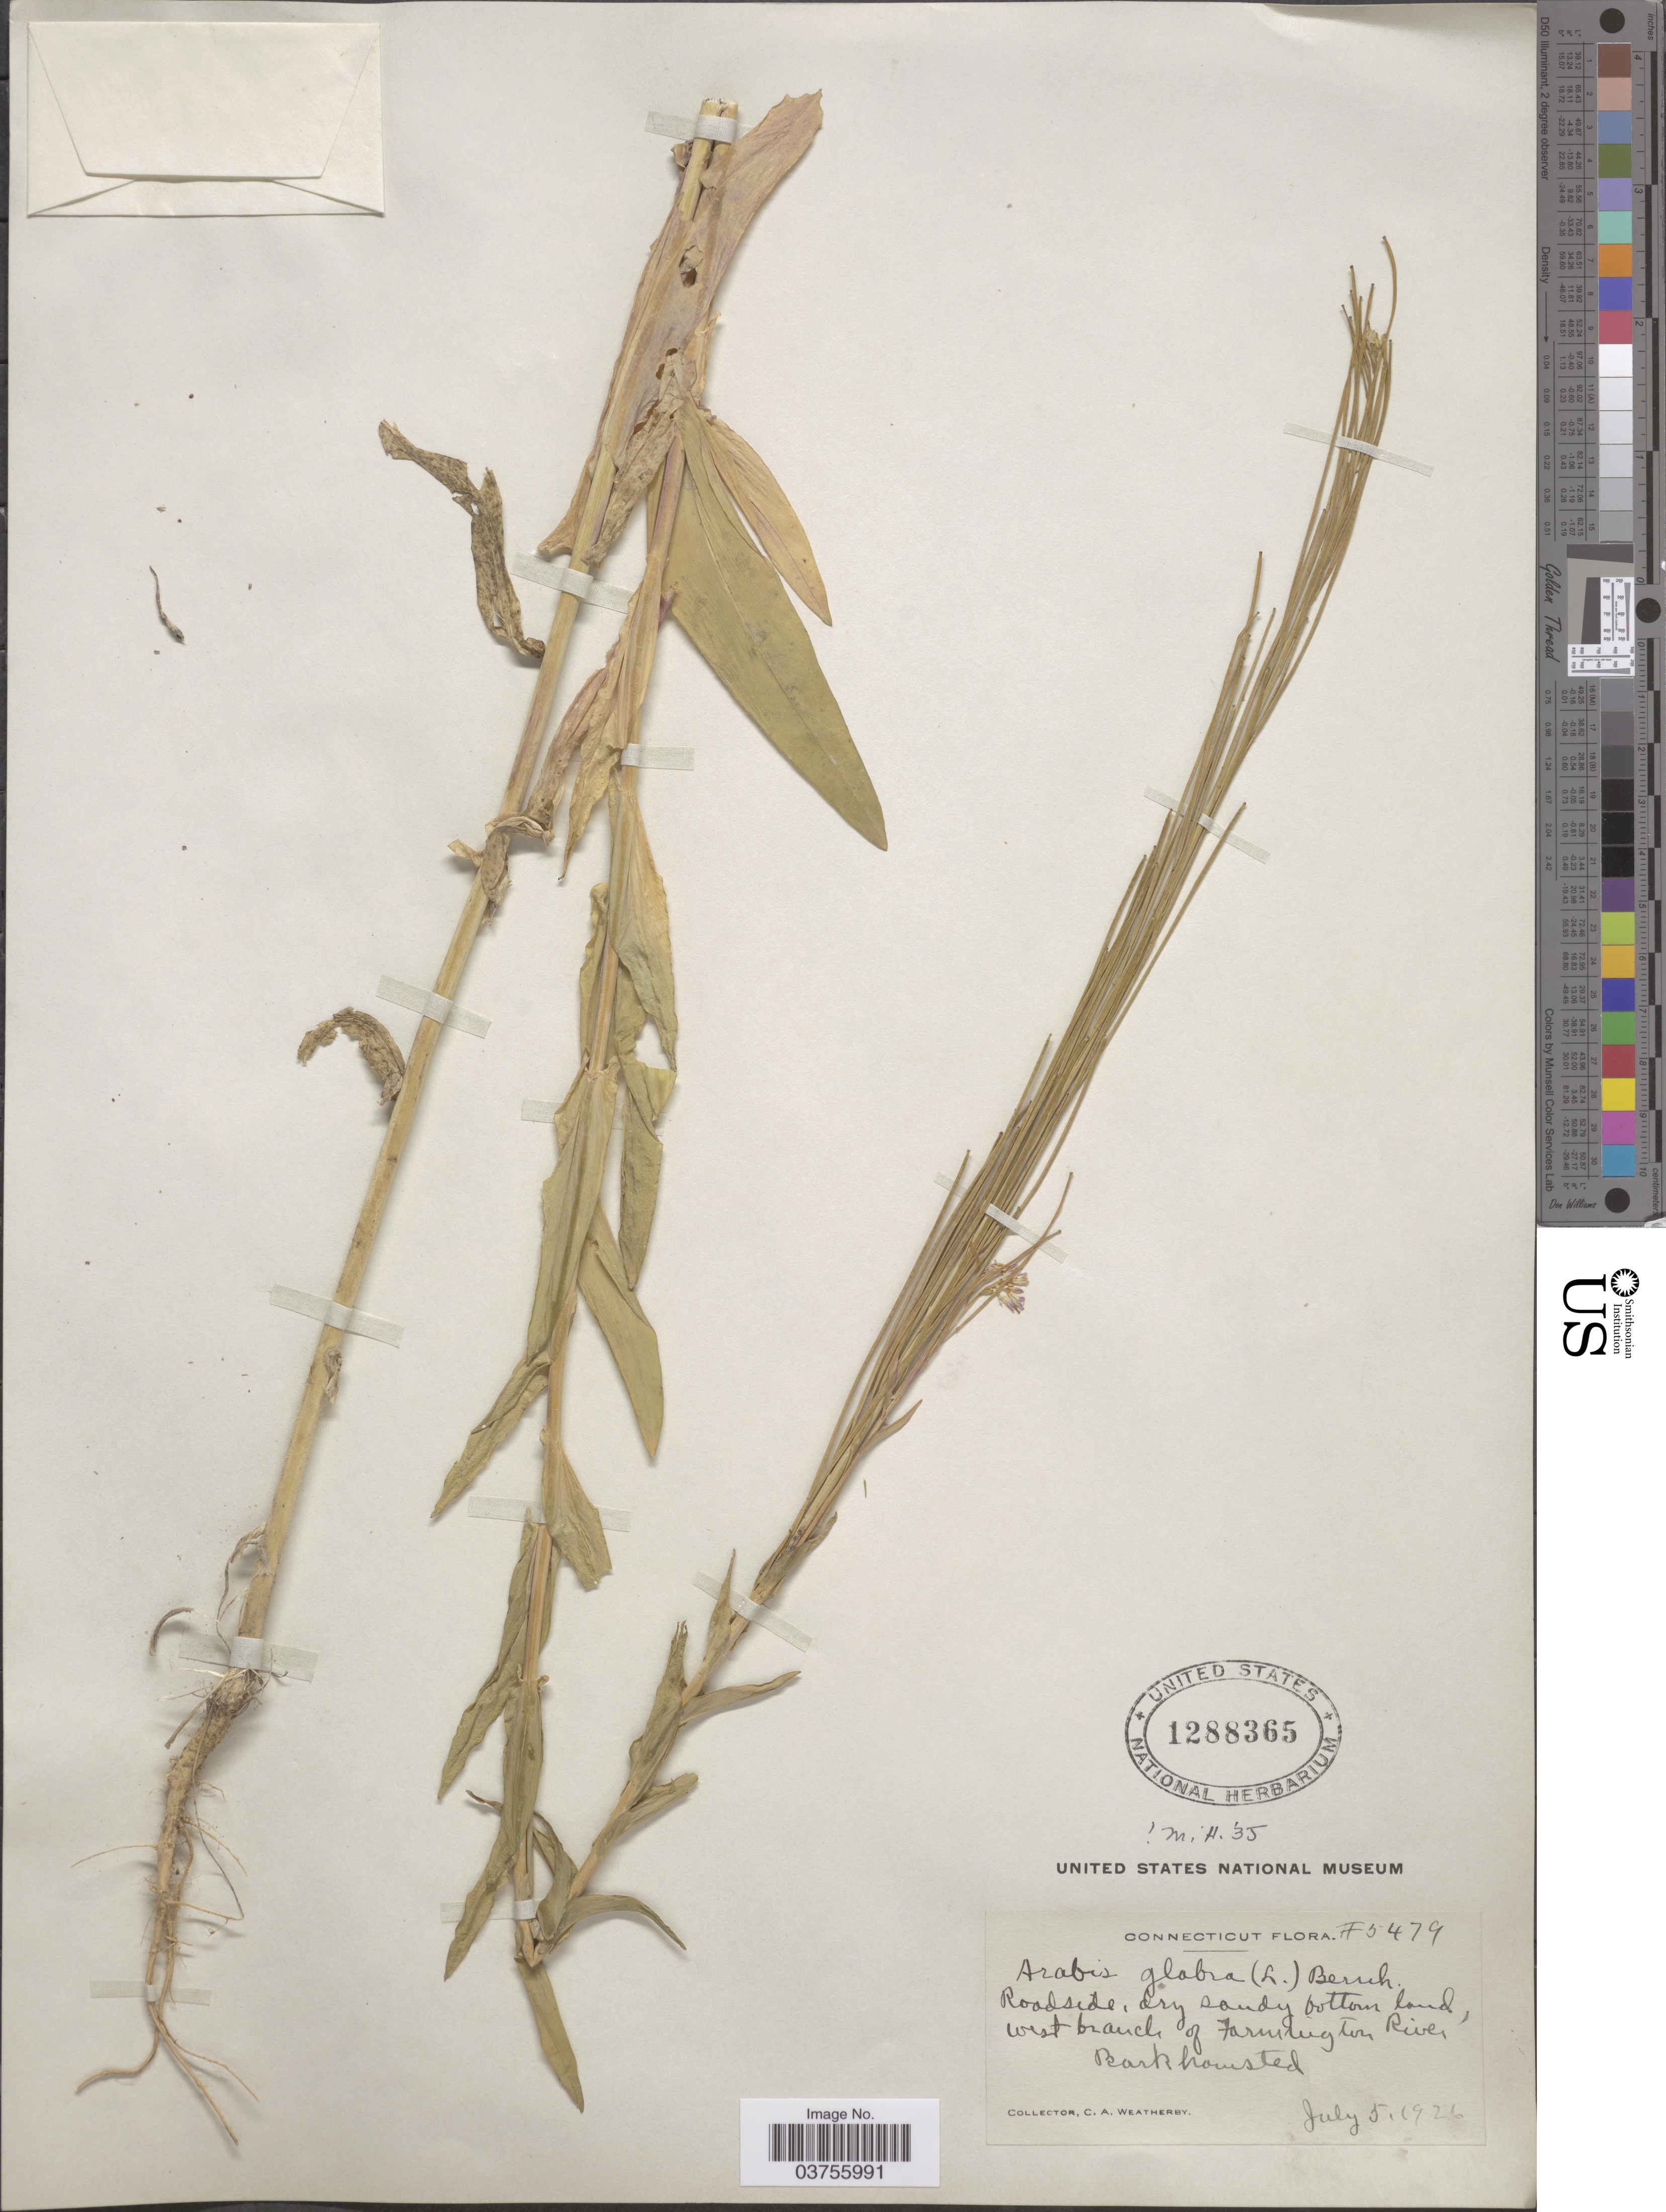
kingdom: Plantae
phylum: Tracheophyta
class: Magnoliopsida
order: Brassicales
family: Brassicaceae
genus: Turritis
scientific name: Turritis glabra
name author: L.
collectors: C. A. Weatherby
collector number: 5479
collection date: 1926-07-05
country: United States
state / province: Connecticut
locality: Roadside, dry sandy bottom land, west branch of Farmington River, Barkhamsted.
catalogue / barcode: US 1288365